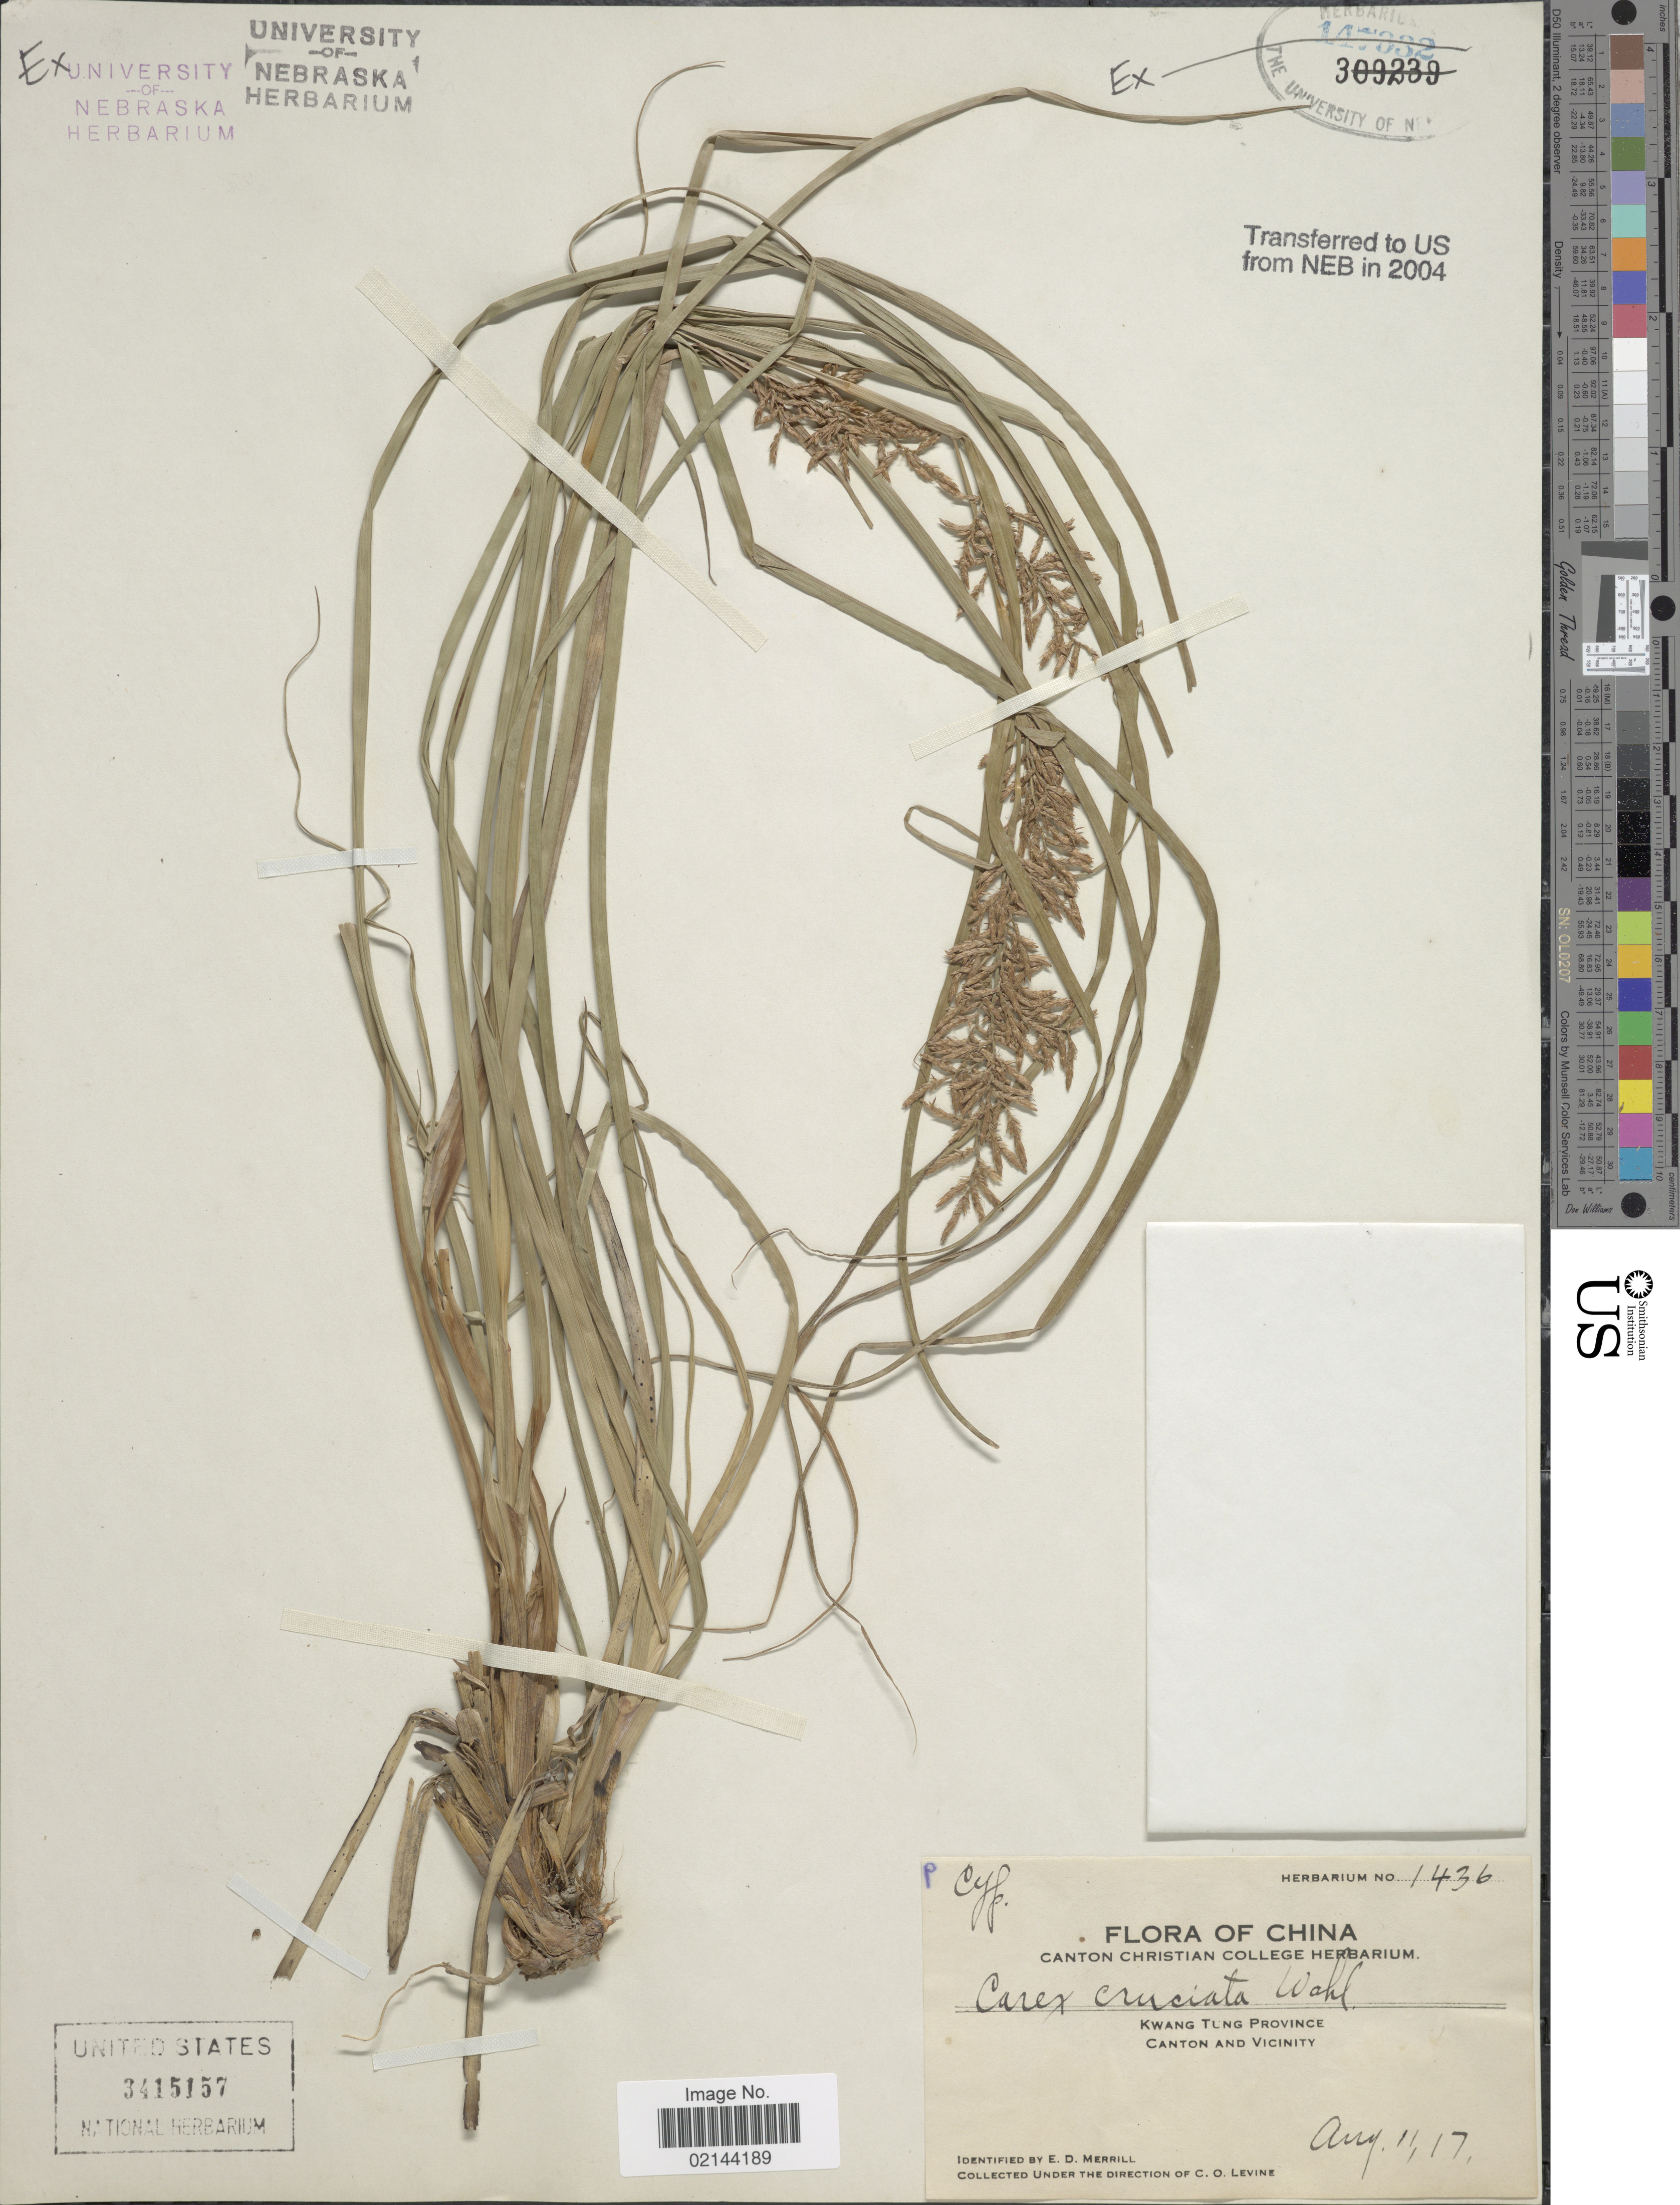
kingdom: Plantae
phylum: Tracheophyta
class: Liliopsida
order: Poales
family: Cyperaceae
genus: Carex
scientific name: Carex cruciata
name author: Wahlenb.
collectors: C. O. Levine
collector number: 1436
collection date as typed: Transcribed d/m/y: 11/8/17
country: China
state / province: Guangdong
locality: Kwang Tung Province, Canton and Vicinity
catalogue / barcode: US 3415157